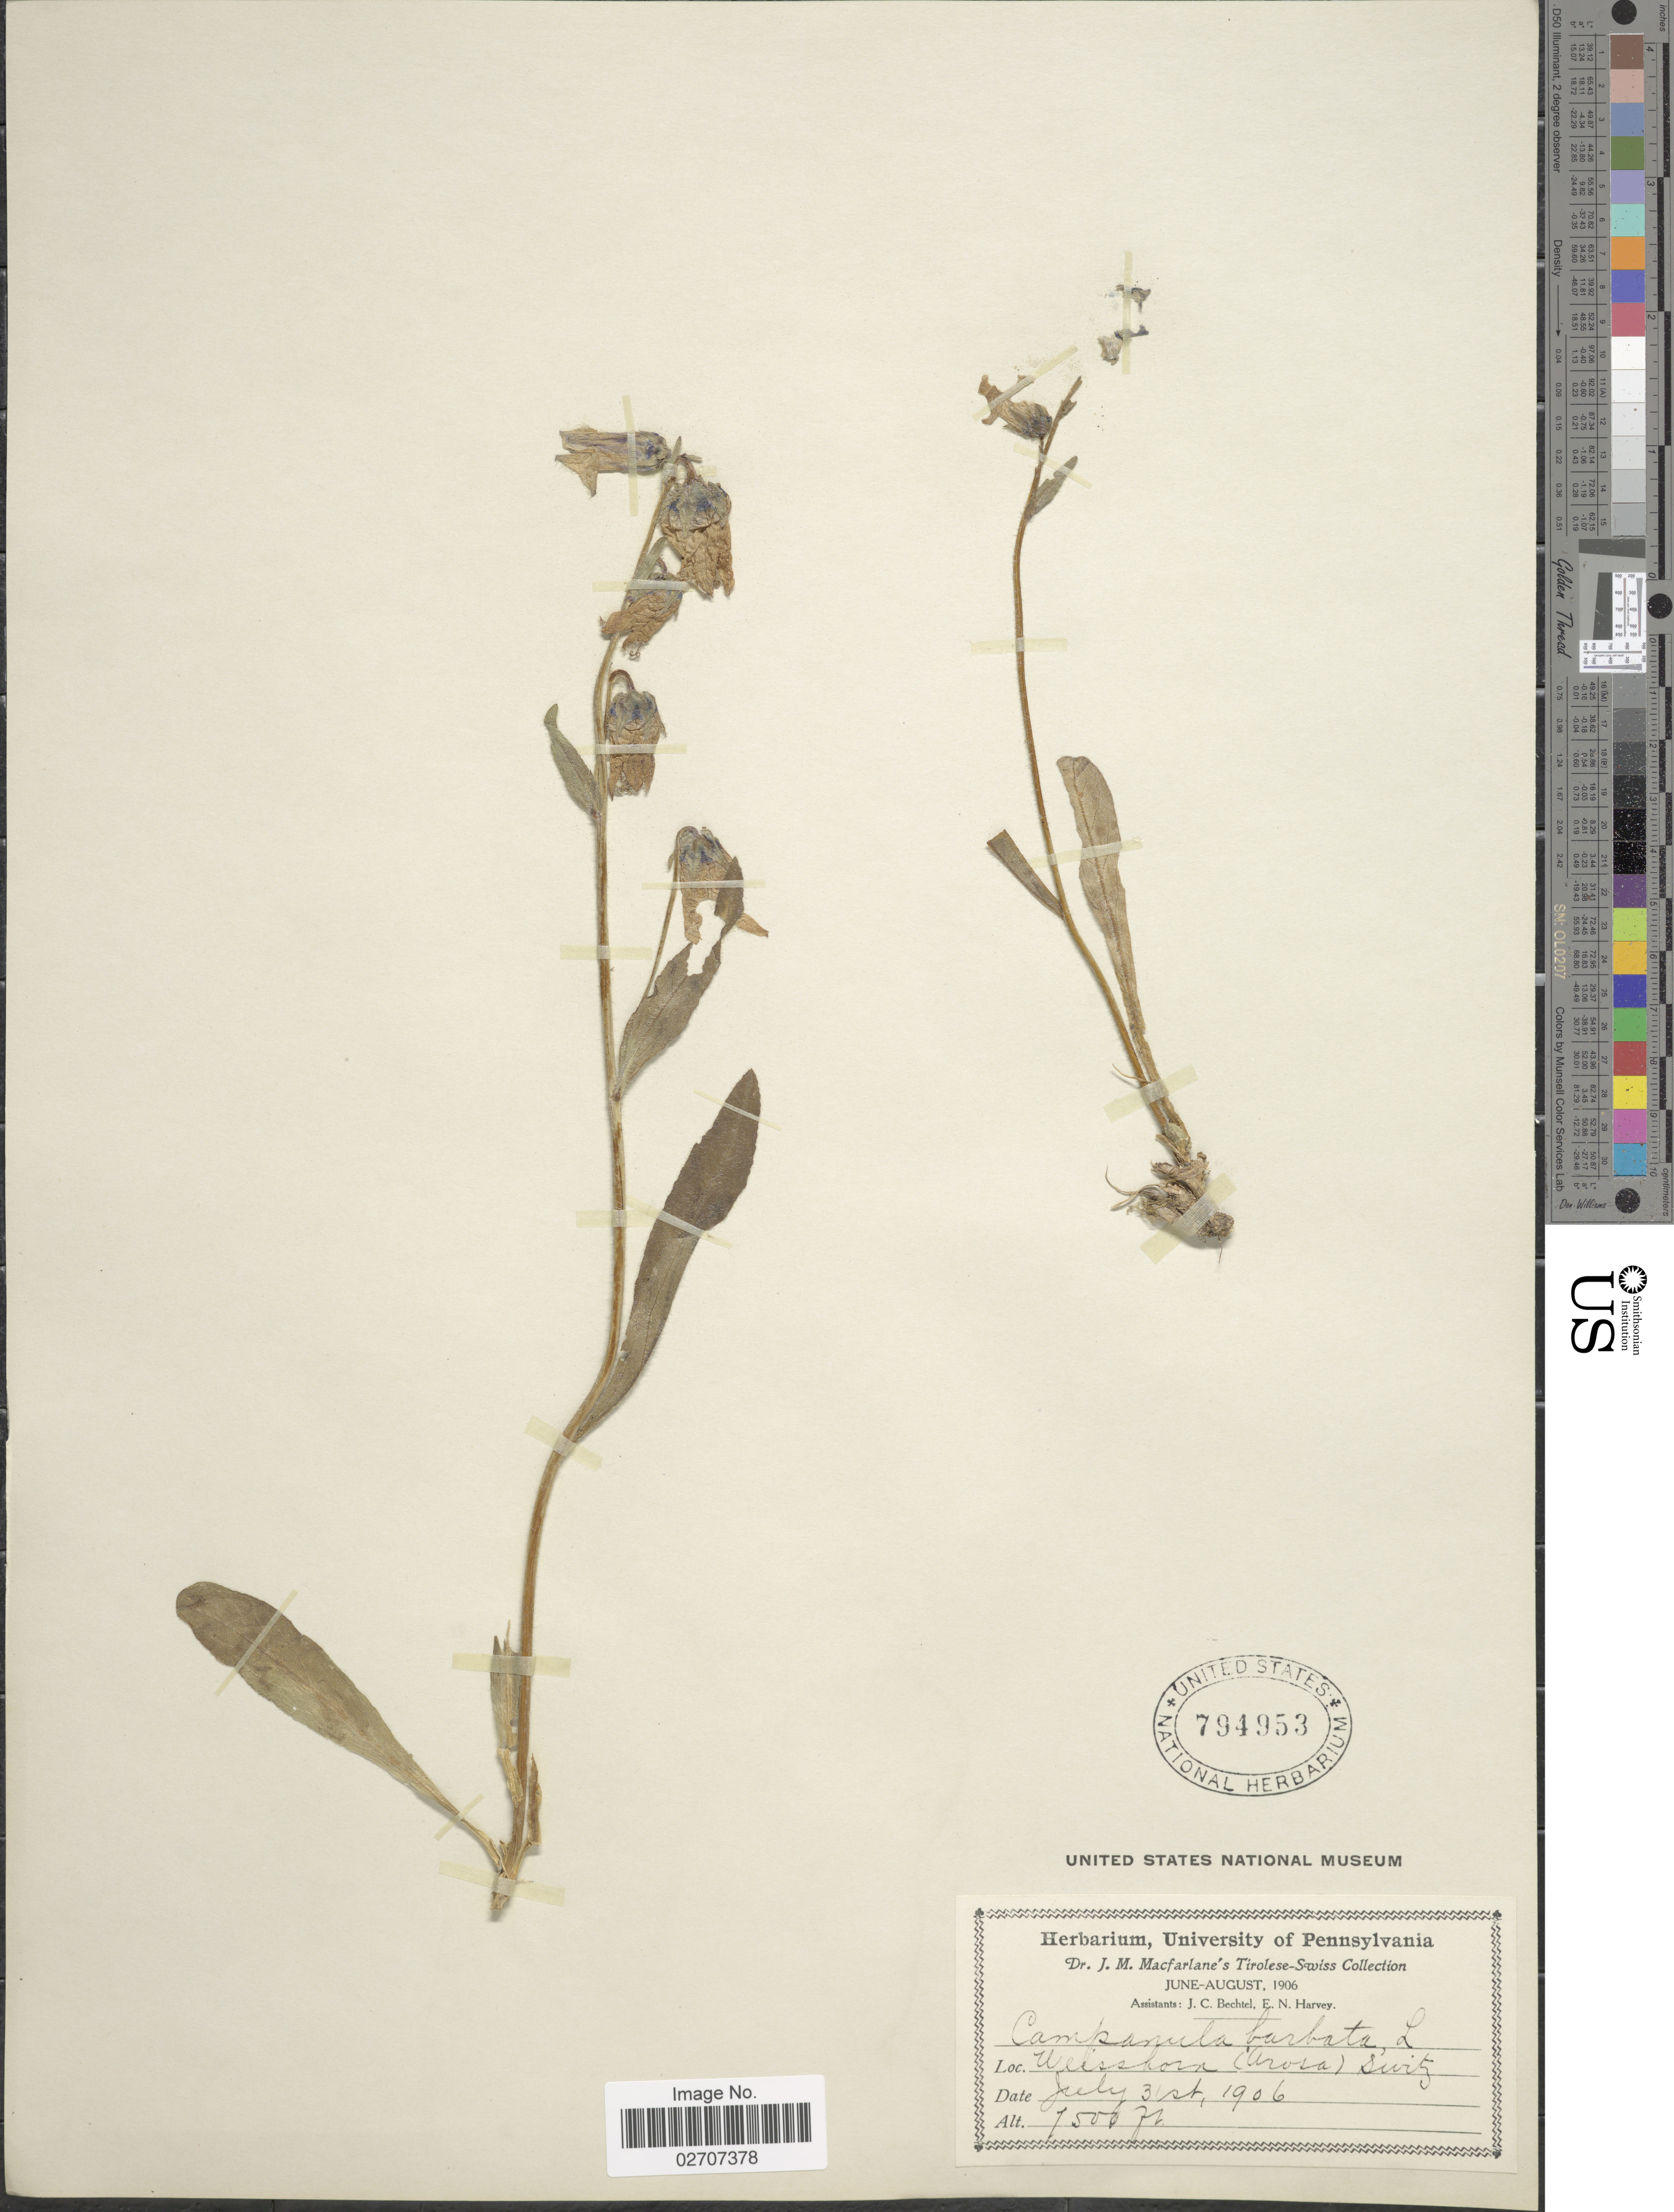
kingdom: Plantae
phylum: Tracheophyta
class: Magnoliopsida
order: Asterales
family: Campanulaceae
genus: Campanula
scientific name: Campanula barbata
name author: L.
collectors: J. Macfarlane, J. Bechtel & E. Harvey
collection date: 1906-07-31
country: Switzerland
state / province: Valais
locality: Tiroles-Swiss, Weisshorn (Arosa) Switz.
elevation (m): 2286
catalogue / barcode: US 794953